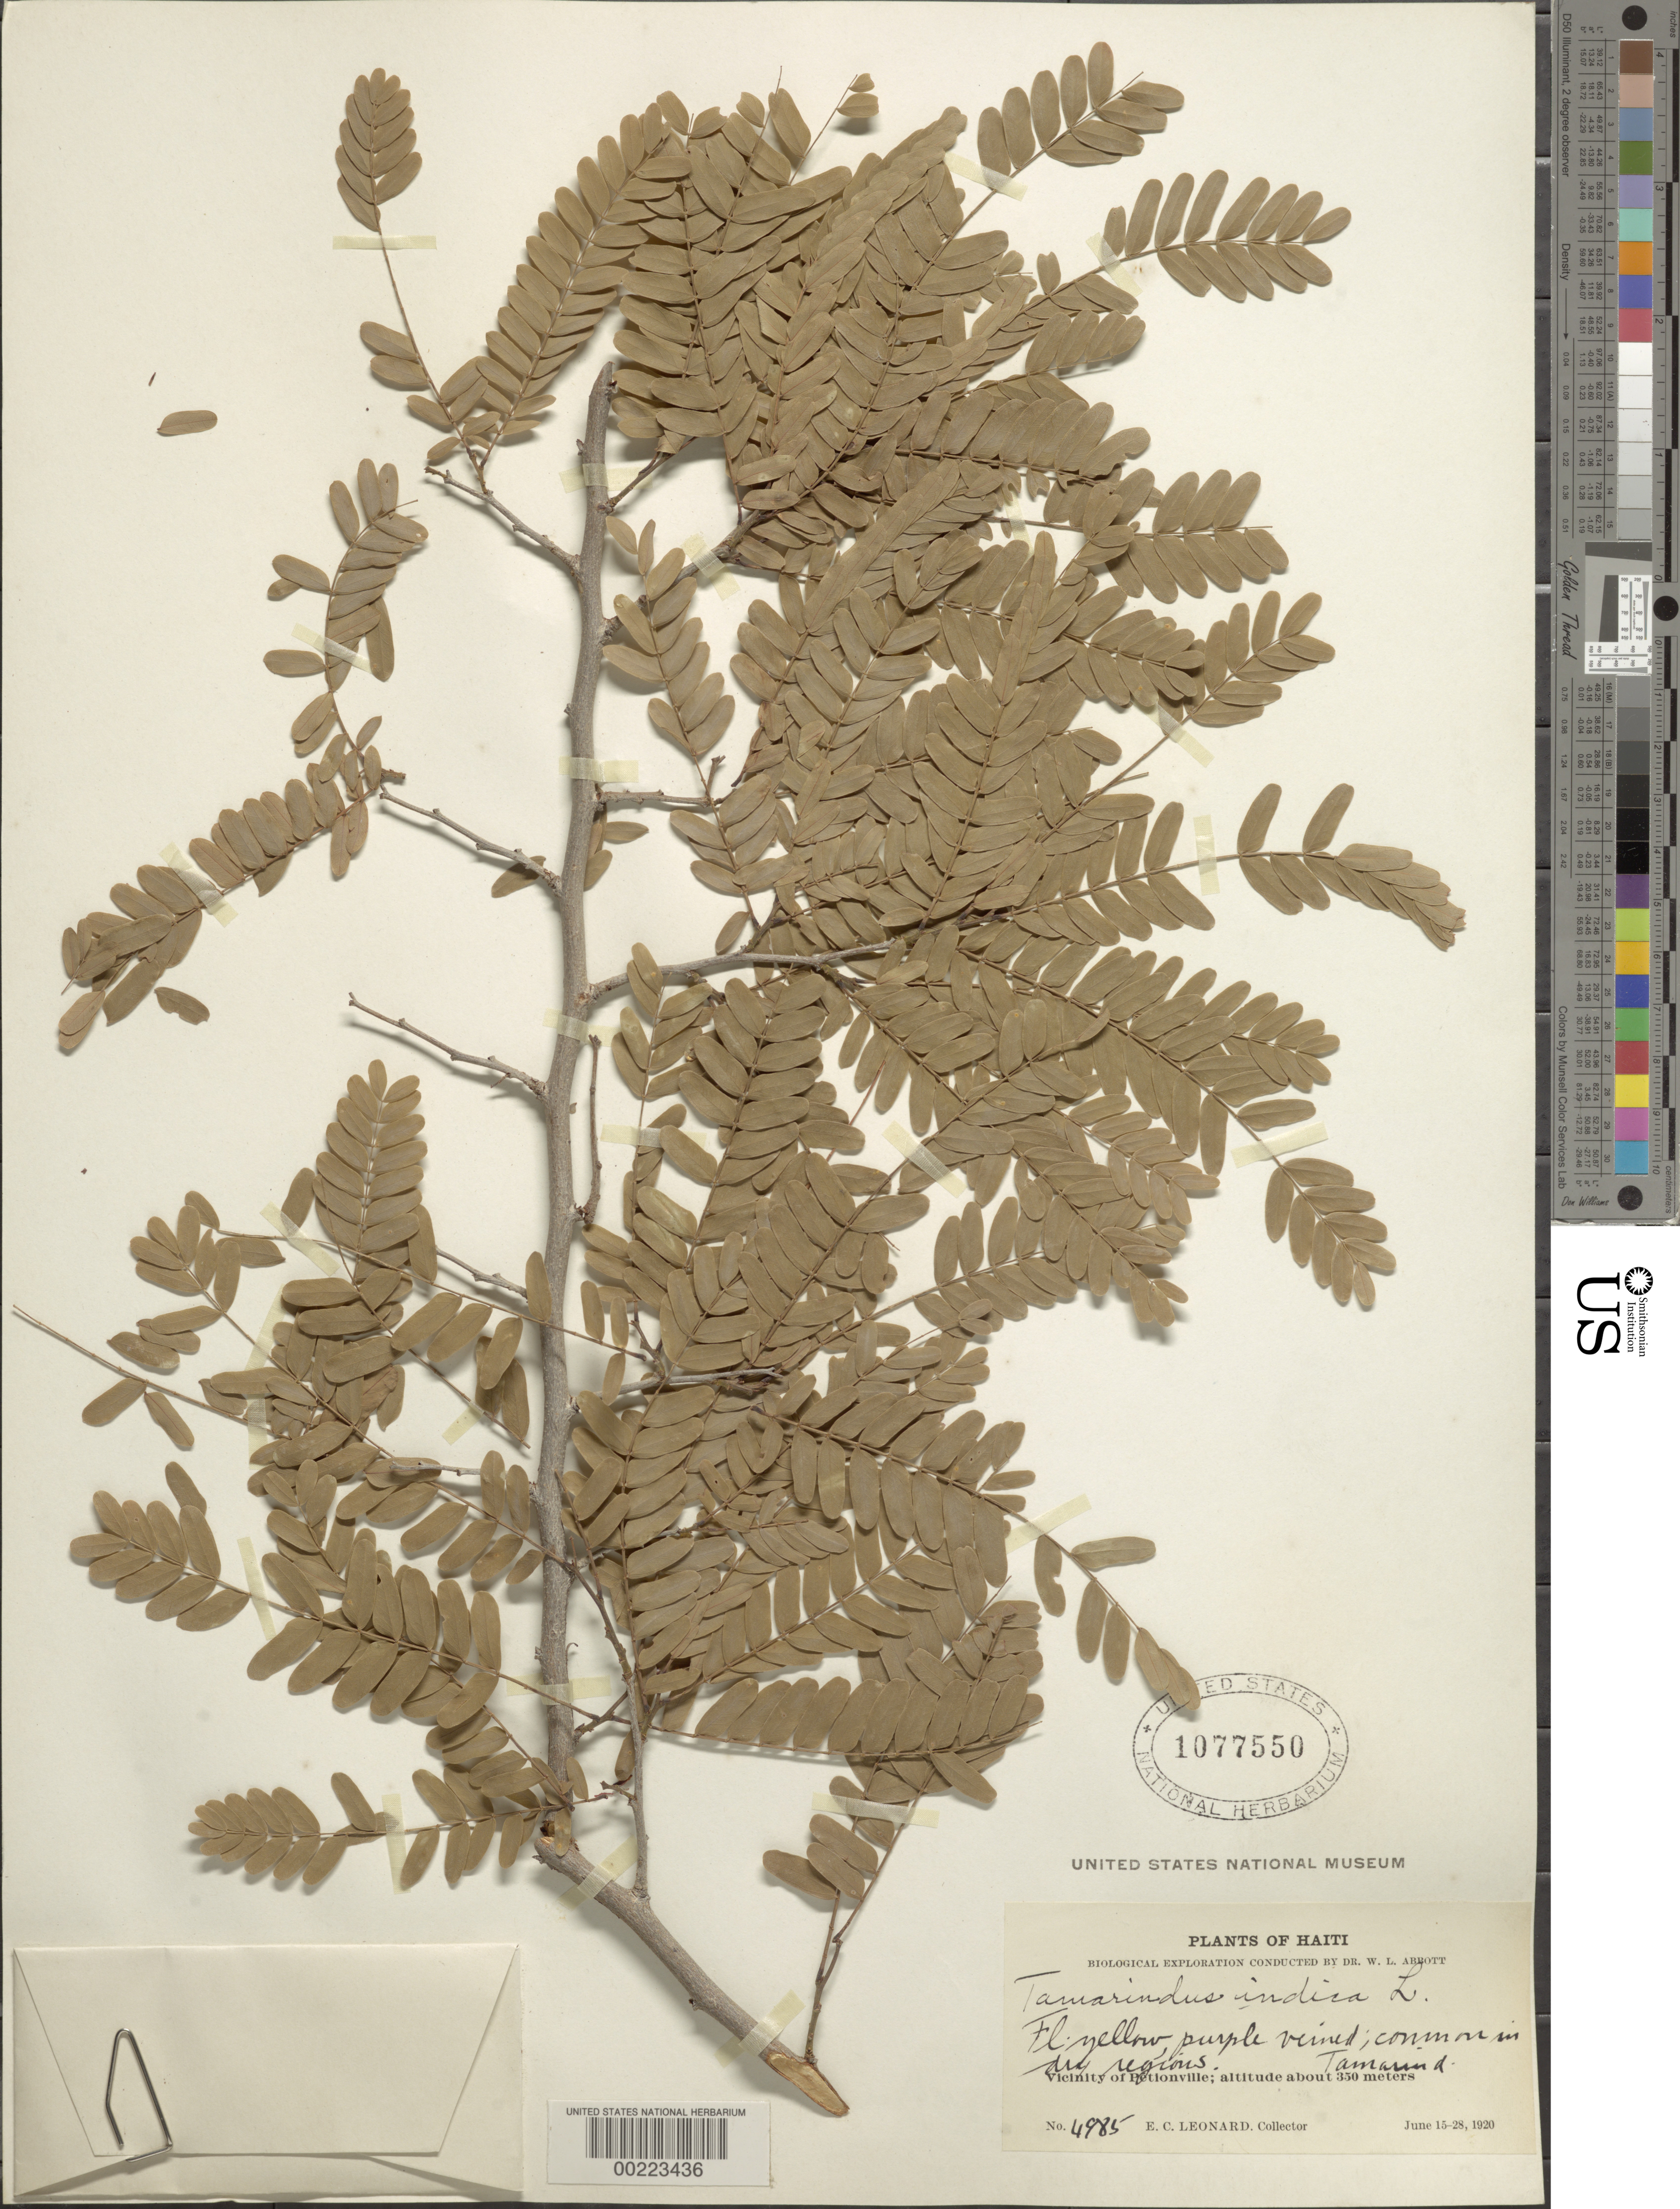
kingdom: Plantae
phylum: Tracheophyta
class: Magnoliopsida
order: Fabales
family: Fabaceae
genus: Tamarindus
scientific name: Tamarindus indica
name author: L.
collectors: E. C. Leonard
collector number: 4985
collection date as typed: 15 Jun 1920 to 28 Jun 1920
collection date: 1920-06-15/1920-06-28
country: Haiti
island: Hispaniola Island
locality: Vicinity of petionville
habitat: Dry regions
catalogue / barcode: US 1077550